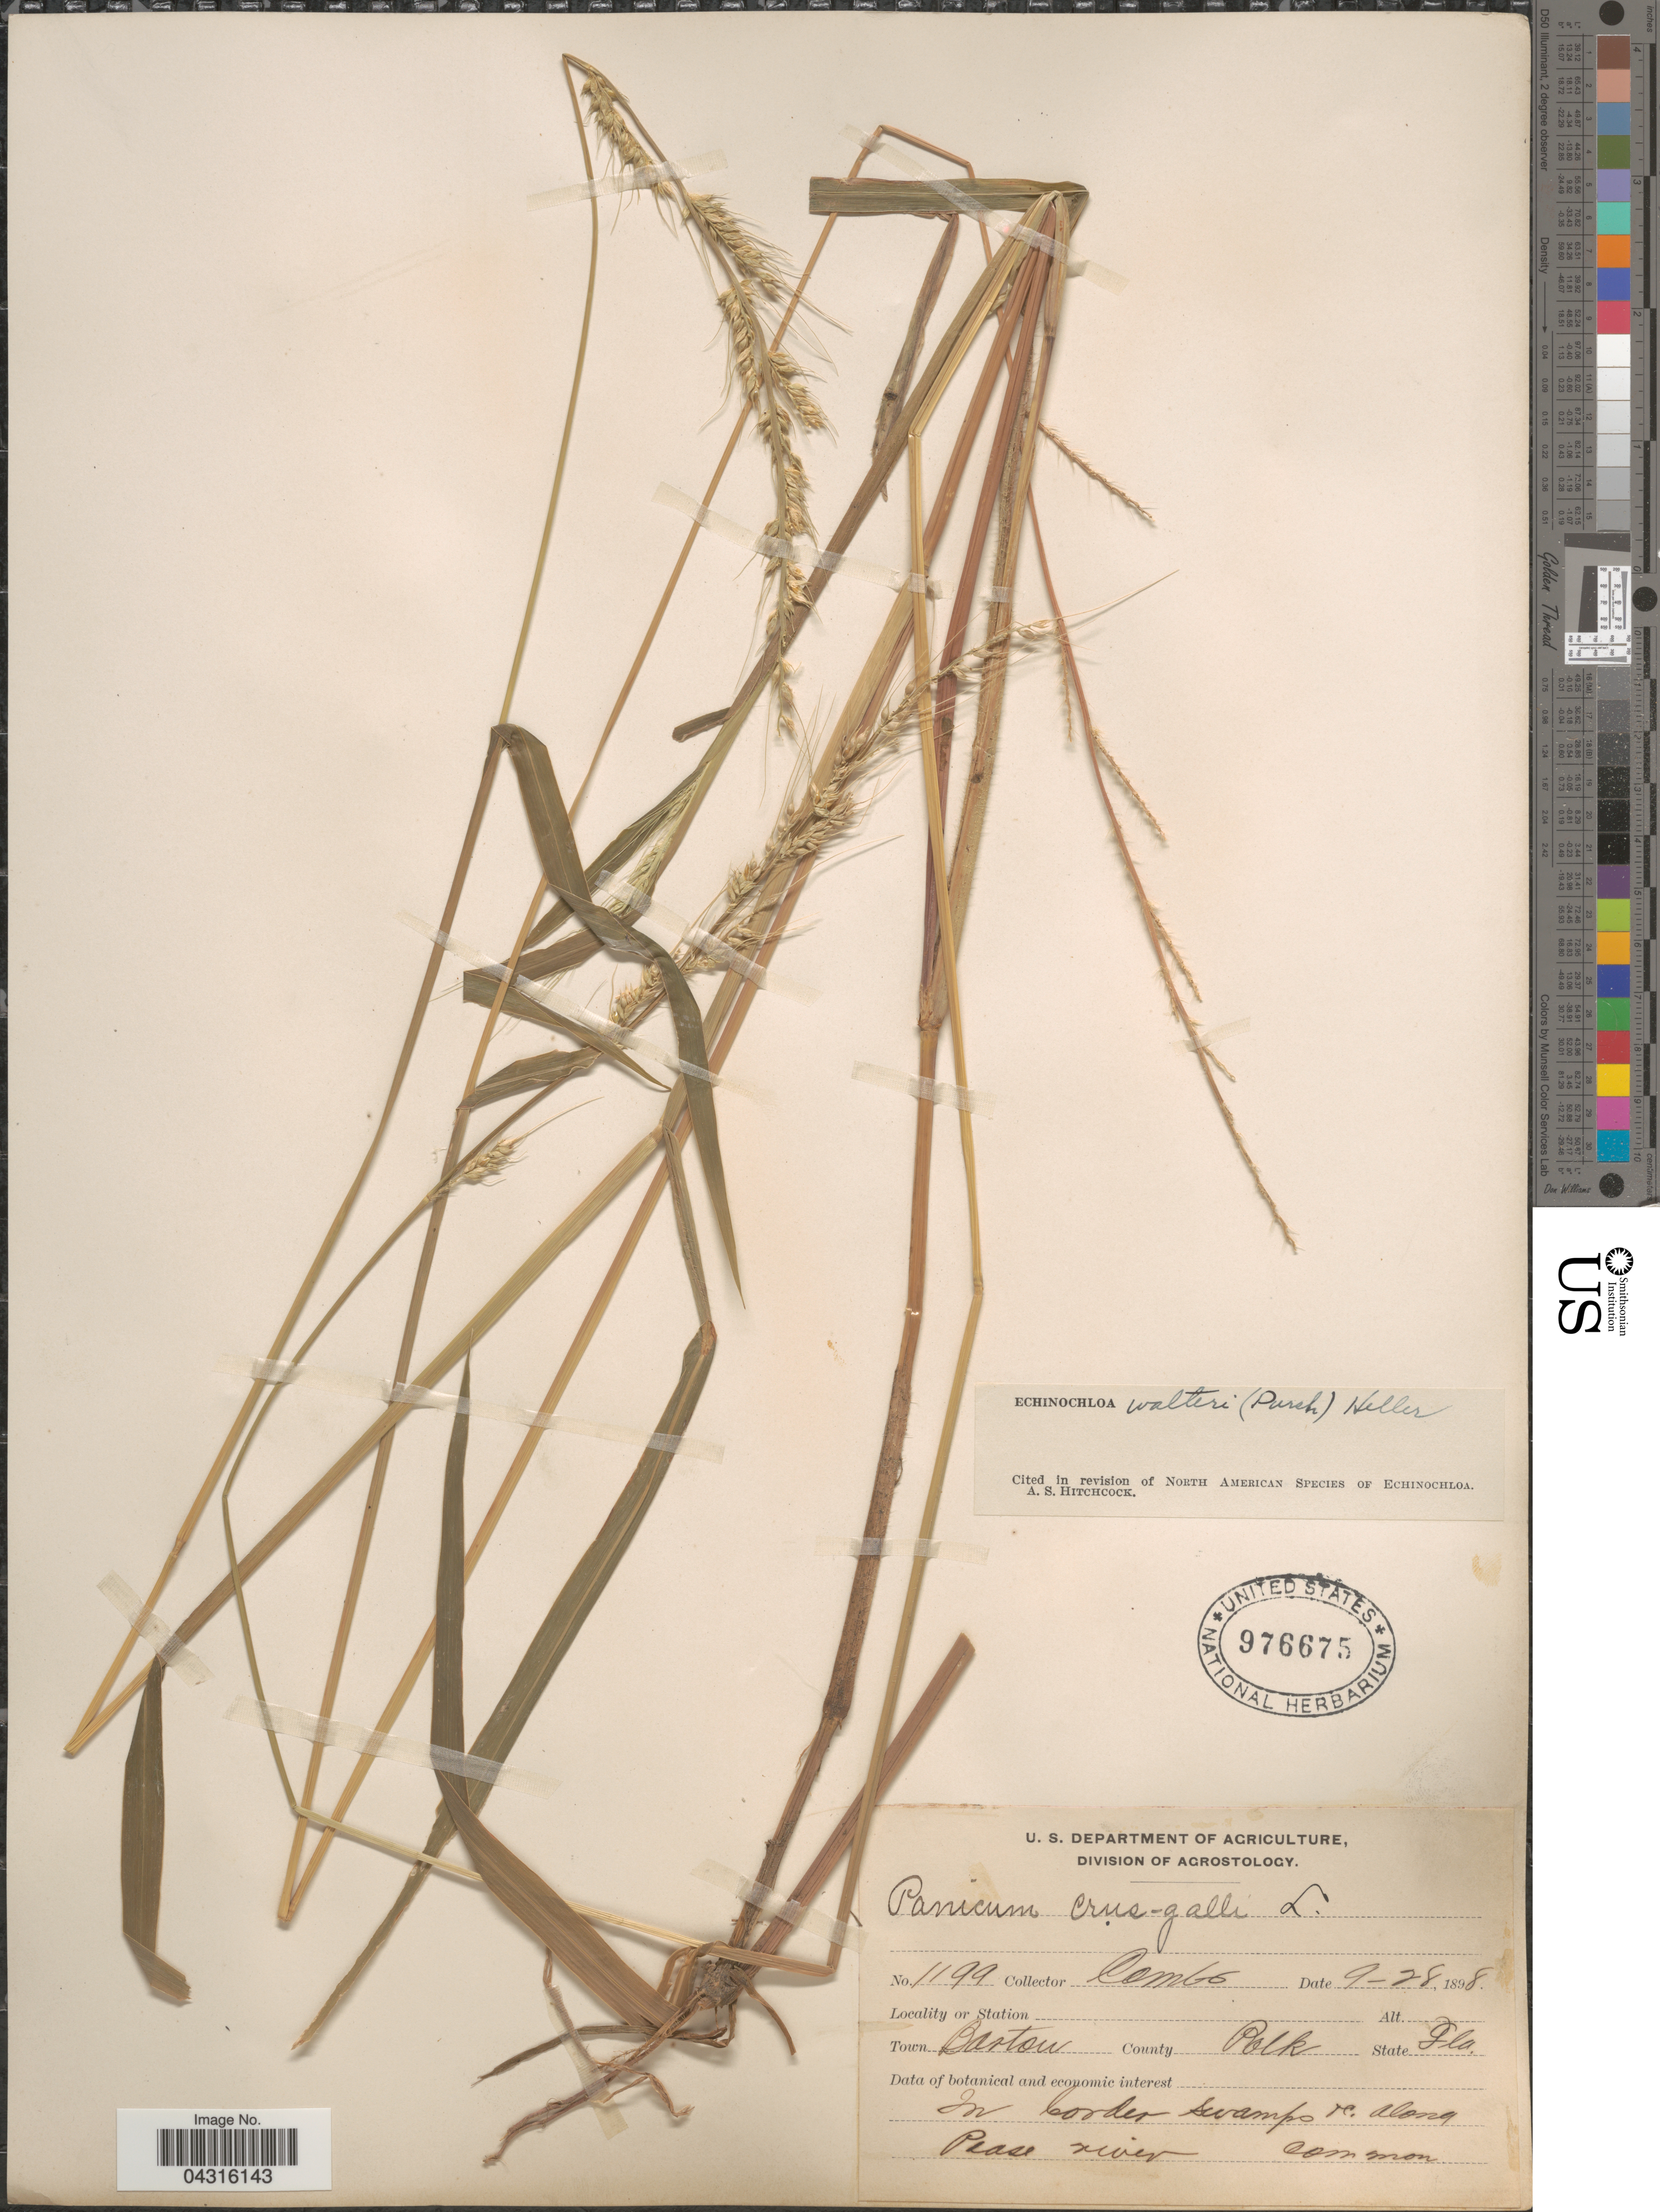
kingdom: Plantae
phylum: Tracheophyta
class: Liliopsida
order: Poales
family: Poaceae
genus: Echinochloa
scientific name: Echinochloa walteri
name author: (Pursh) A. Heller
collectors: -. Combs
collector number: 1199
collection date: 1898-09-28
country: United States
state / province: Florida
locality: Town Bartow. County Polk.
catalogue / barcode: US 976675